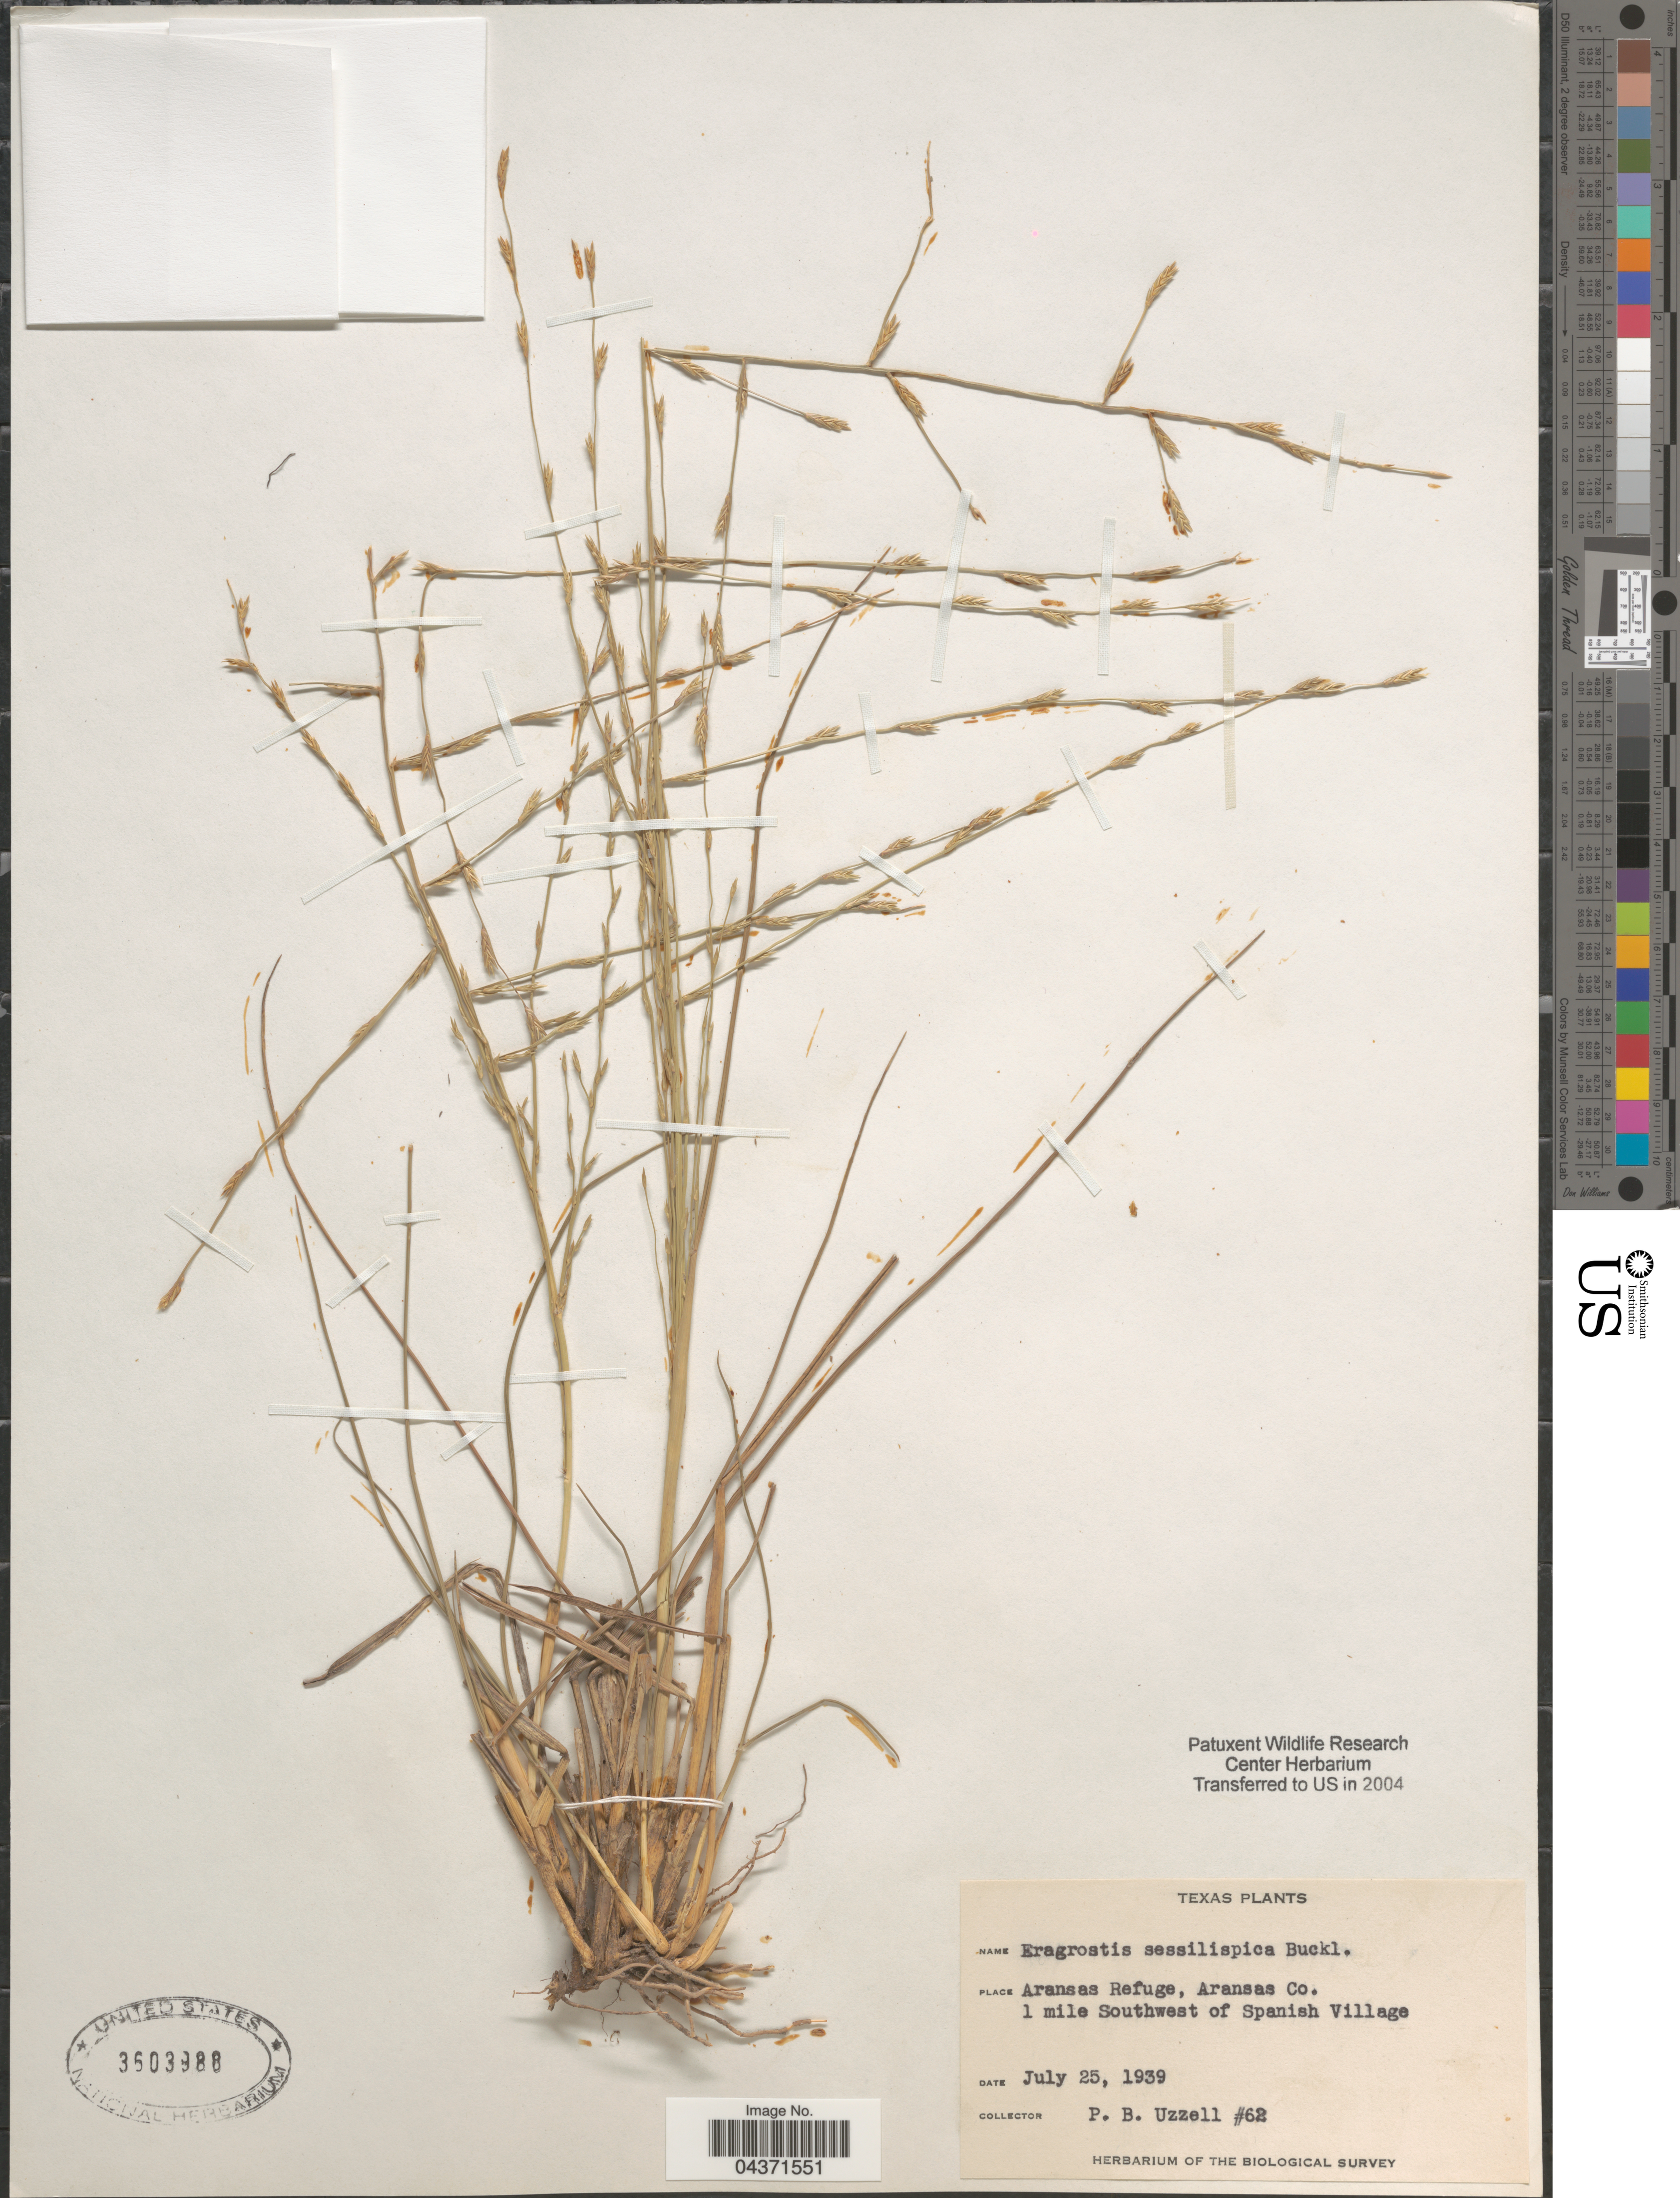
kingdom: Plantae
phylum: Tracheophyta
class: Liliopsida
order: Poales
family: Poaceae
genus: Eragrostis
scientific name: Eragrostis sessilispica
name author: Buckley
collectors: P. Uzzell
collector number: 62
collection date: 1939-07-25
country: United States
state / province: Texas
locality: Aransas Refuge, Aransas Co. 1 mile Southwest of Spanish Village. Biological Survey.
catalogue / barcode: US 3603988